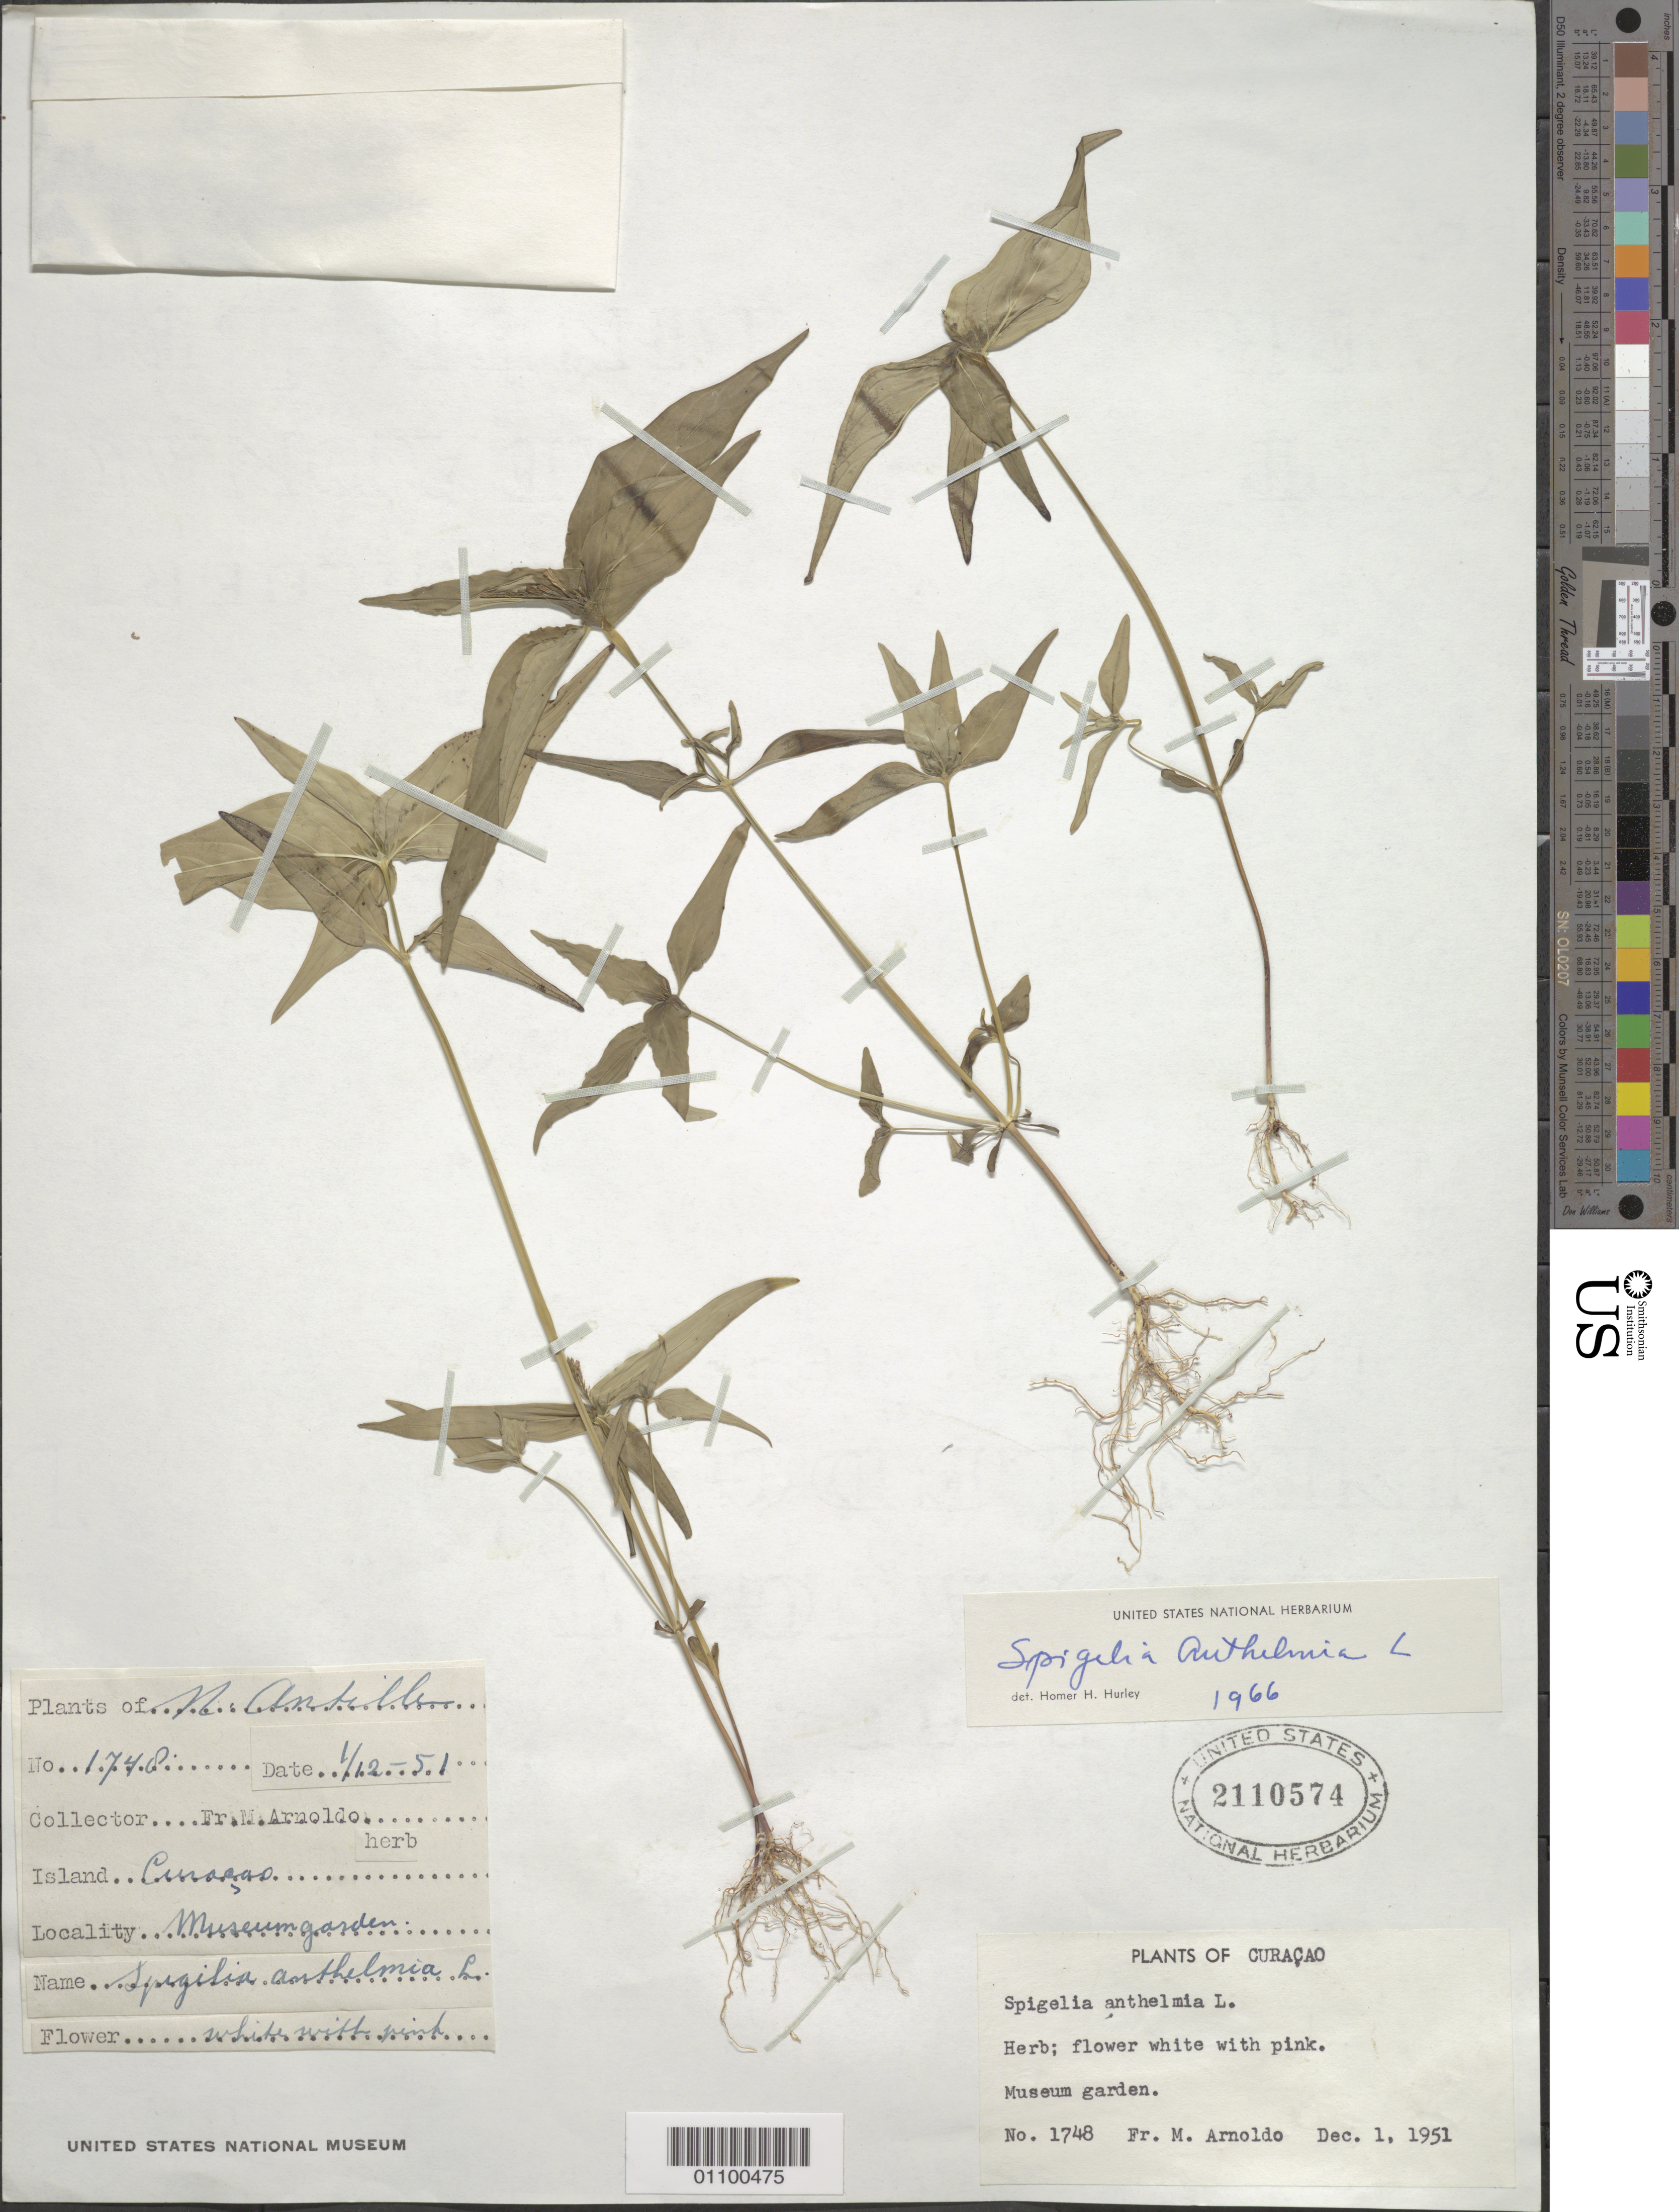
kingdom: Plantae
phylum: Tracheophyta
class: Magnoliopsida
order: Gentianales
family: Loganiaceae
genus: Spigelia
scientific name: Spigelia anthelmia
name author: L.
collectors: N. Arnoldo-Broeders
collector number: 1748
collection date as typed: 01 Dec 1951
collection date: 1951-12-01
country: Curaçao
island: Curaçao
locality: Museum garden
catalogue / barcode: US 2110574